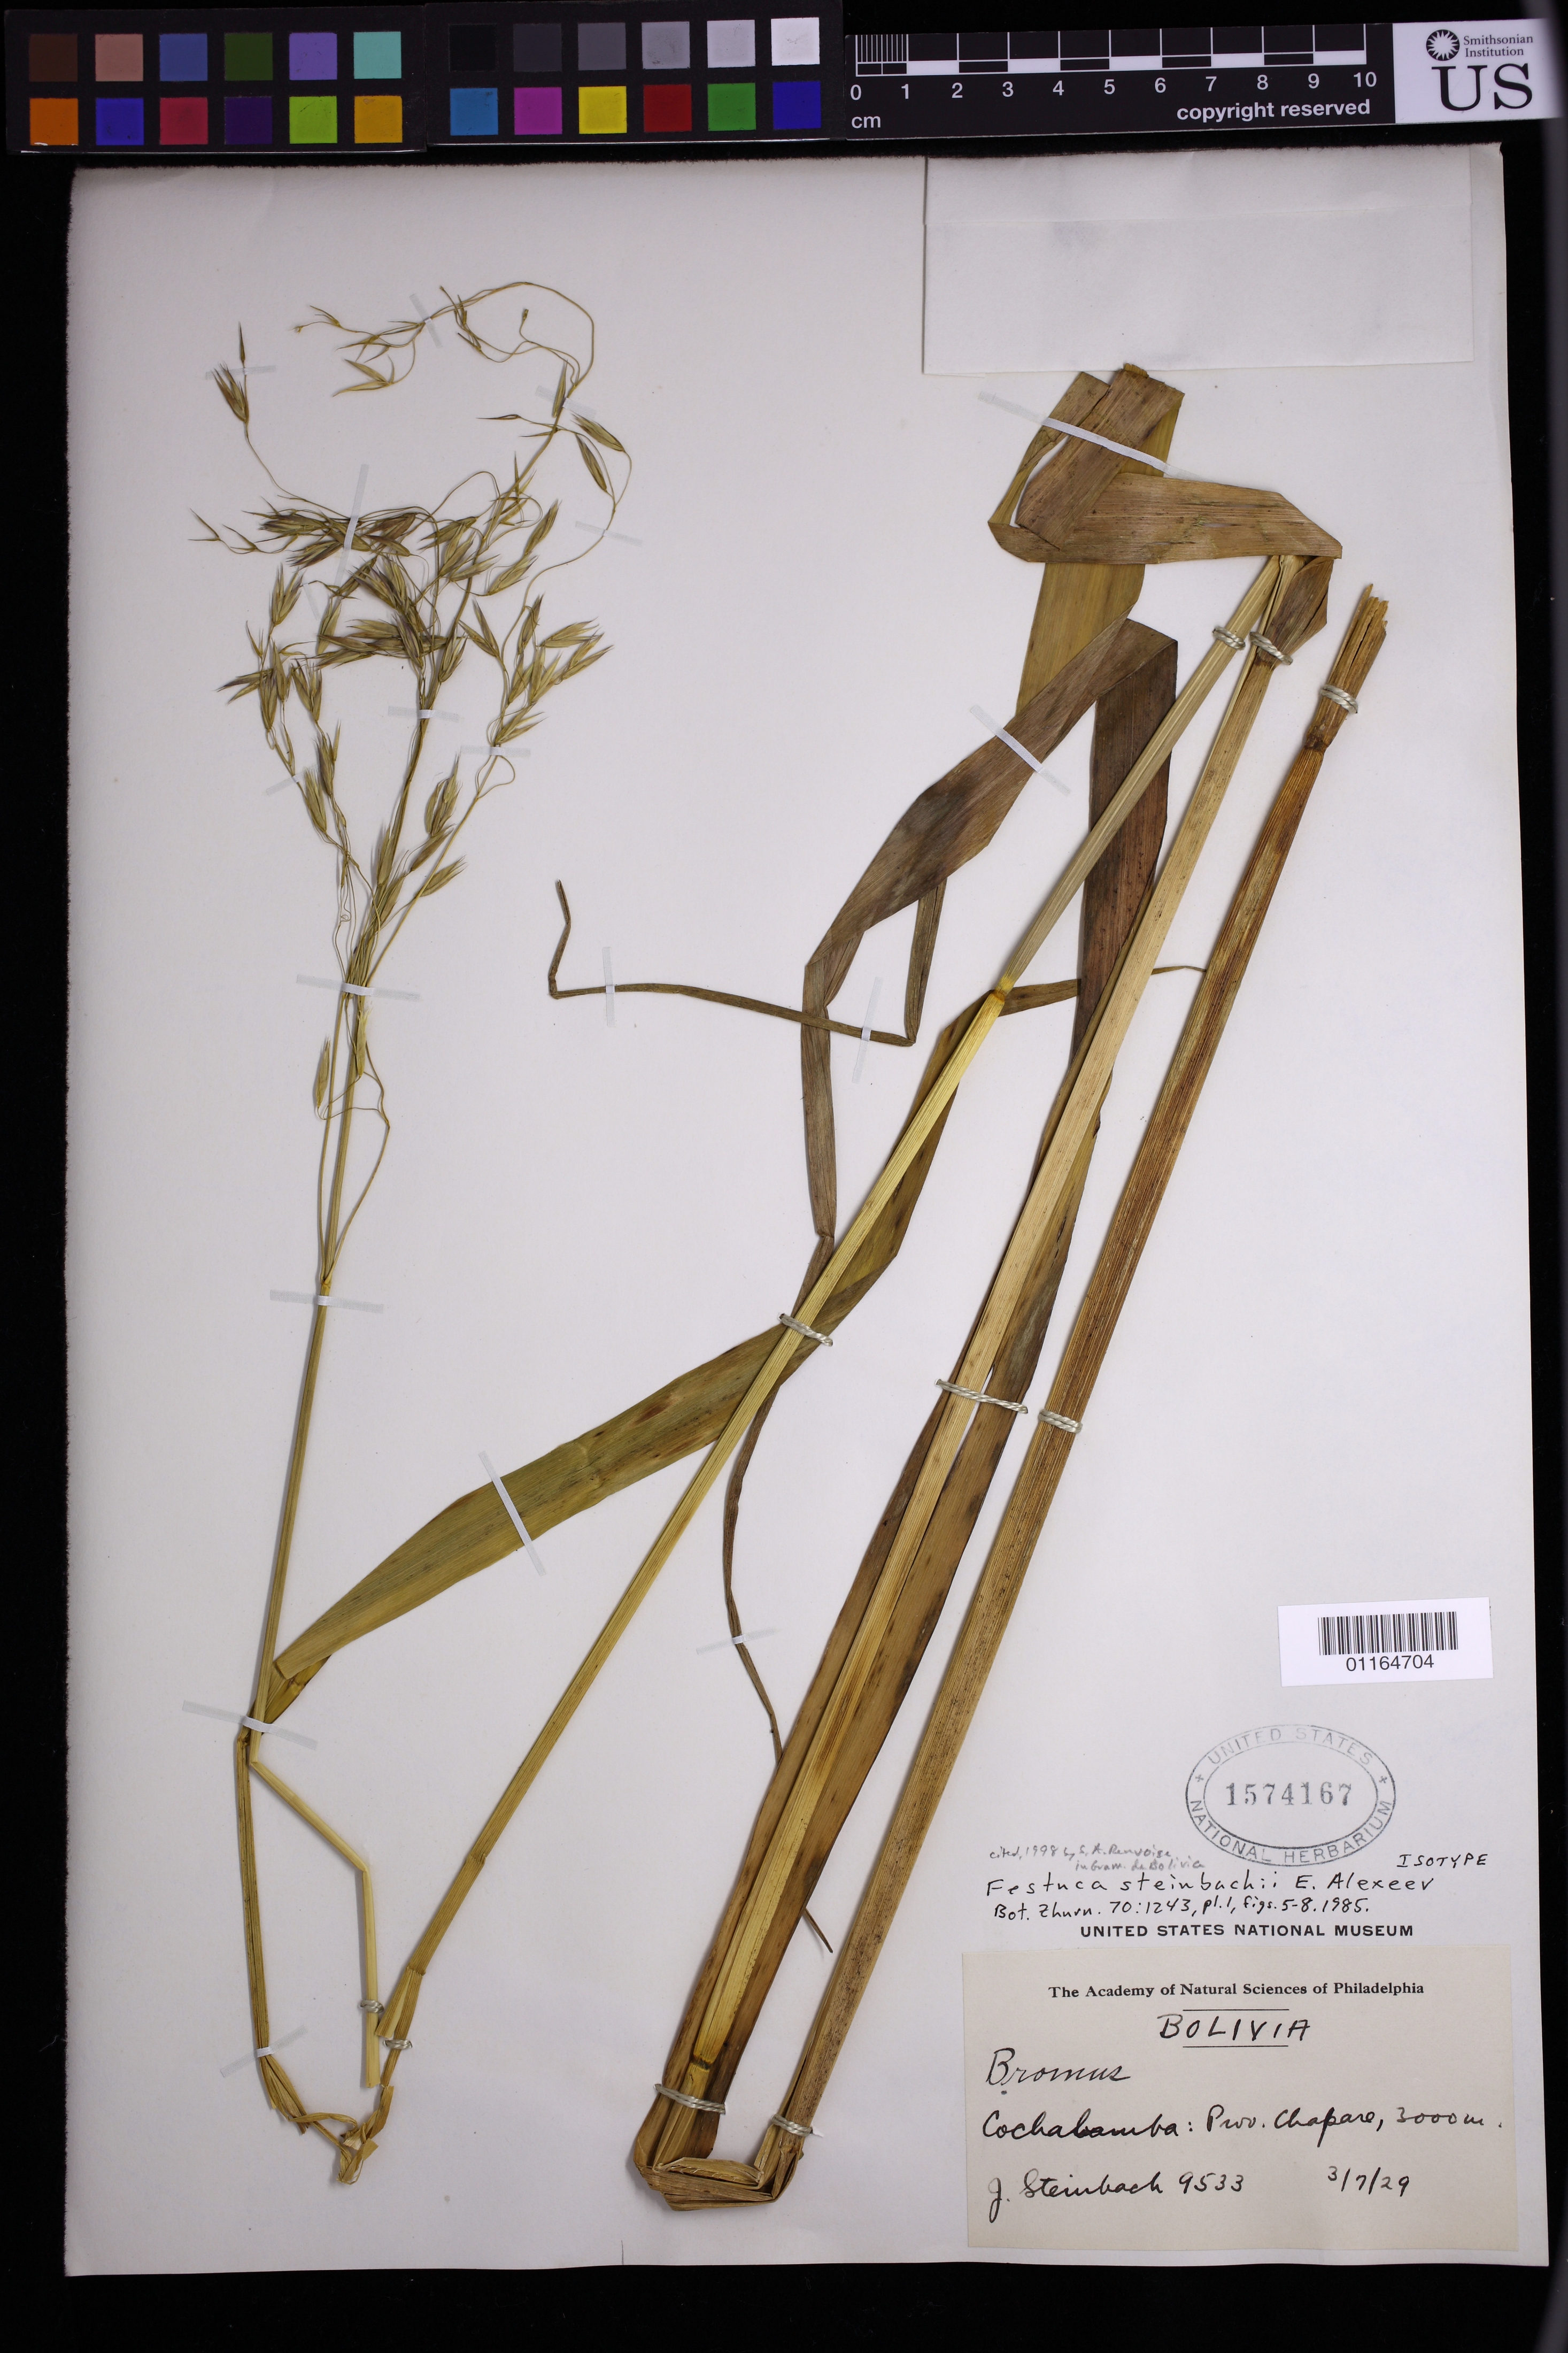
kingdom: Plantae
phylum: Tracheophyta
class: Liliopsida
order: Poales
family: Poaceae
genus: Festuca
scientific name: Festuca steinbachii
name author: E.B. Alexeev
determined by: Soreng, Robert J., Research Associate (BOT), Smithsonian Institution - National Museum of Natural History (UNITED STATES)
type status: Isotype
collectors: J. Steinbach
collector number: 9533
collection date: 1929-03-07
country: Bolivia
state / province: Cochabamba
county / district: Chapare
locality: Cochambamba: Prov. Chapare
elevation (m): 3000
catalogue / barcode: US 1574167